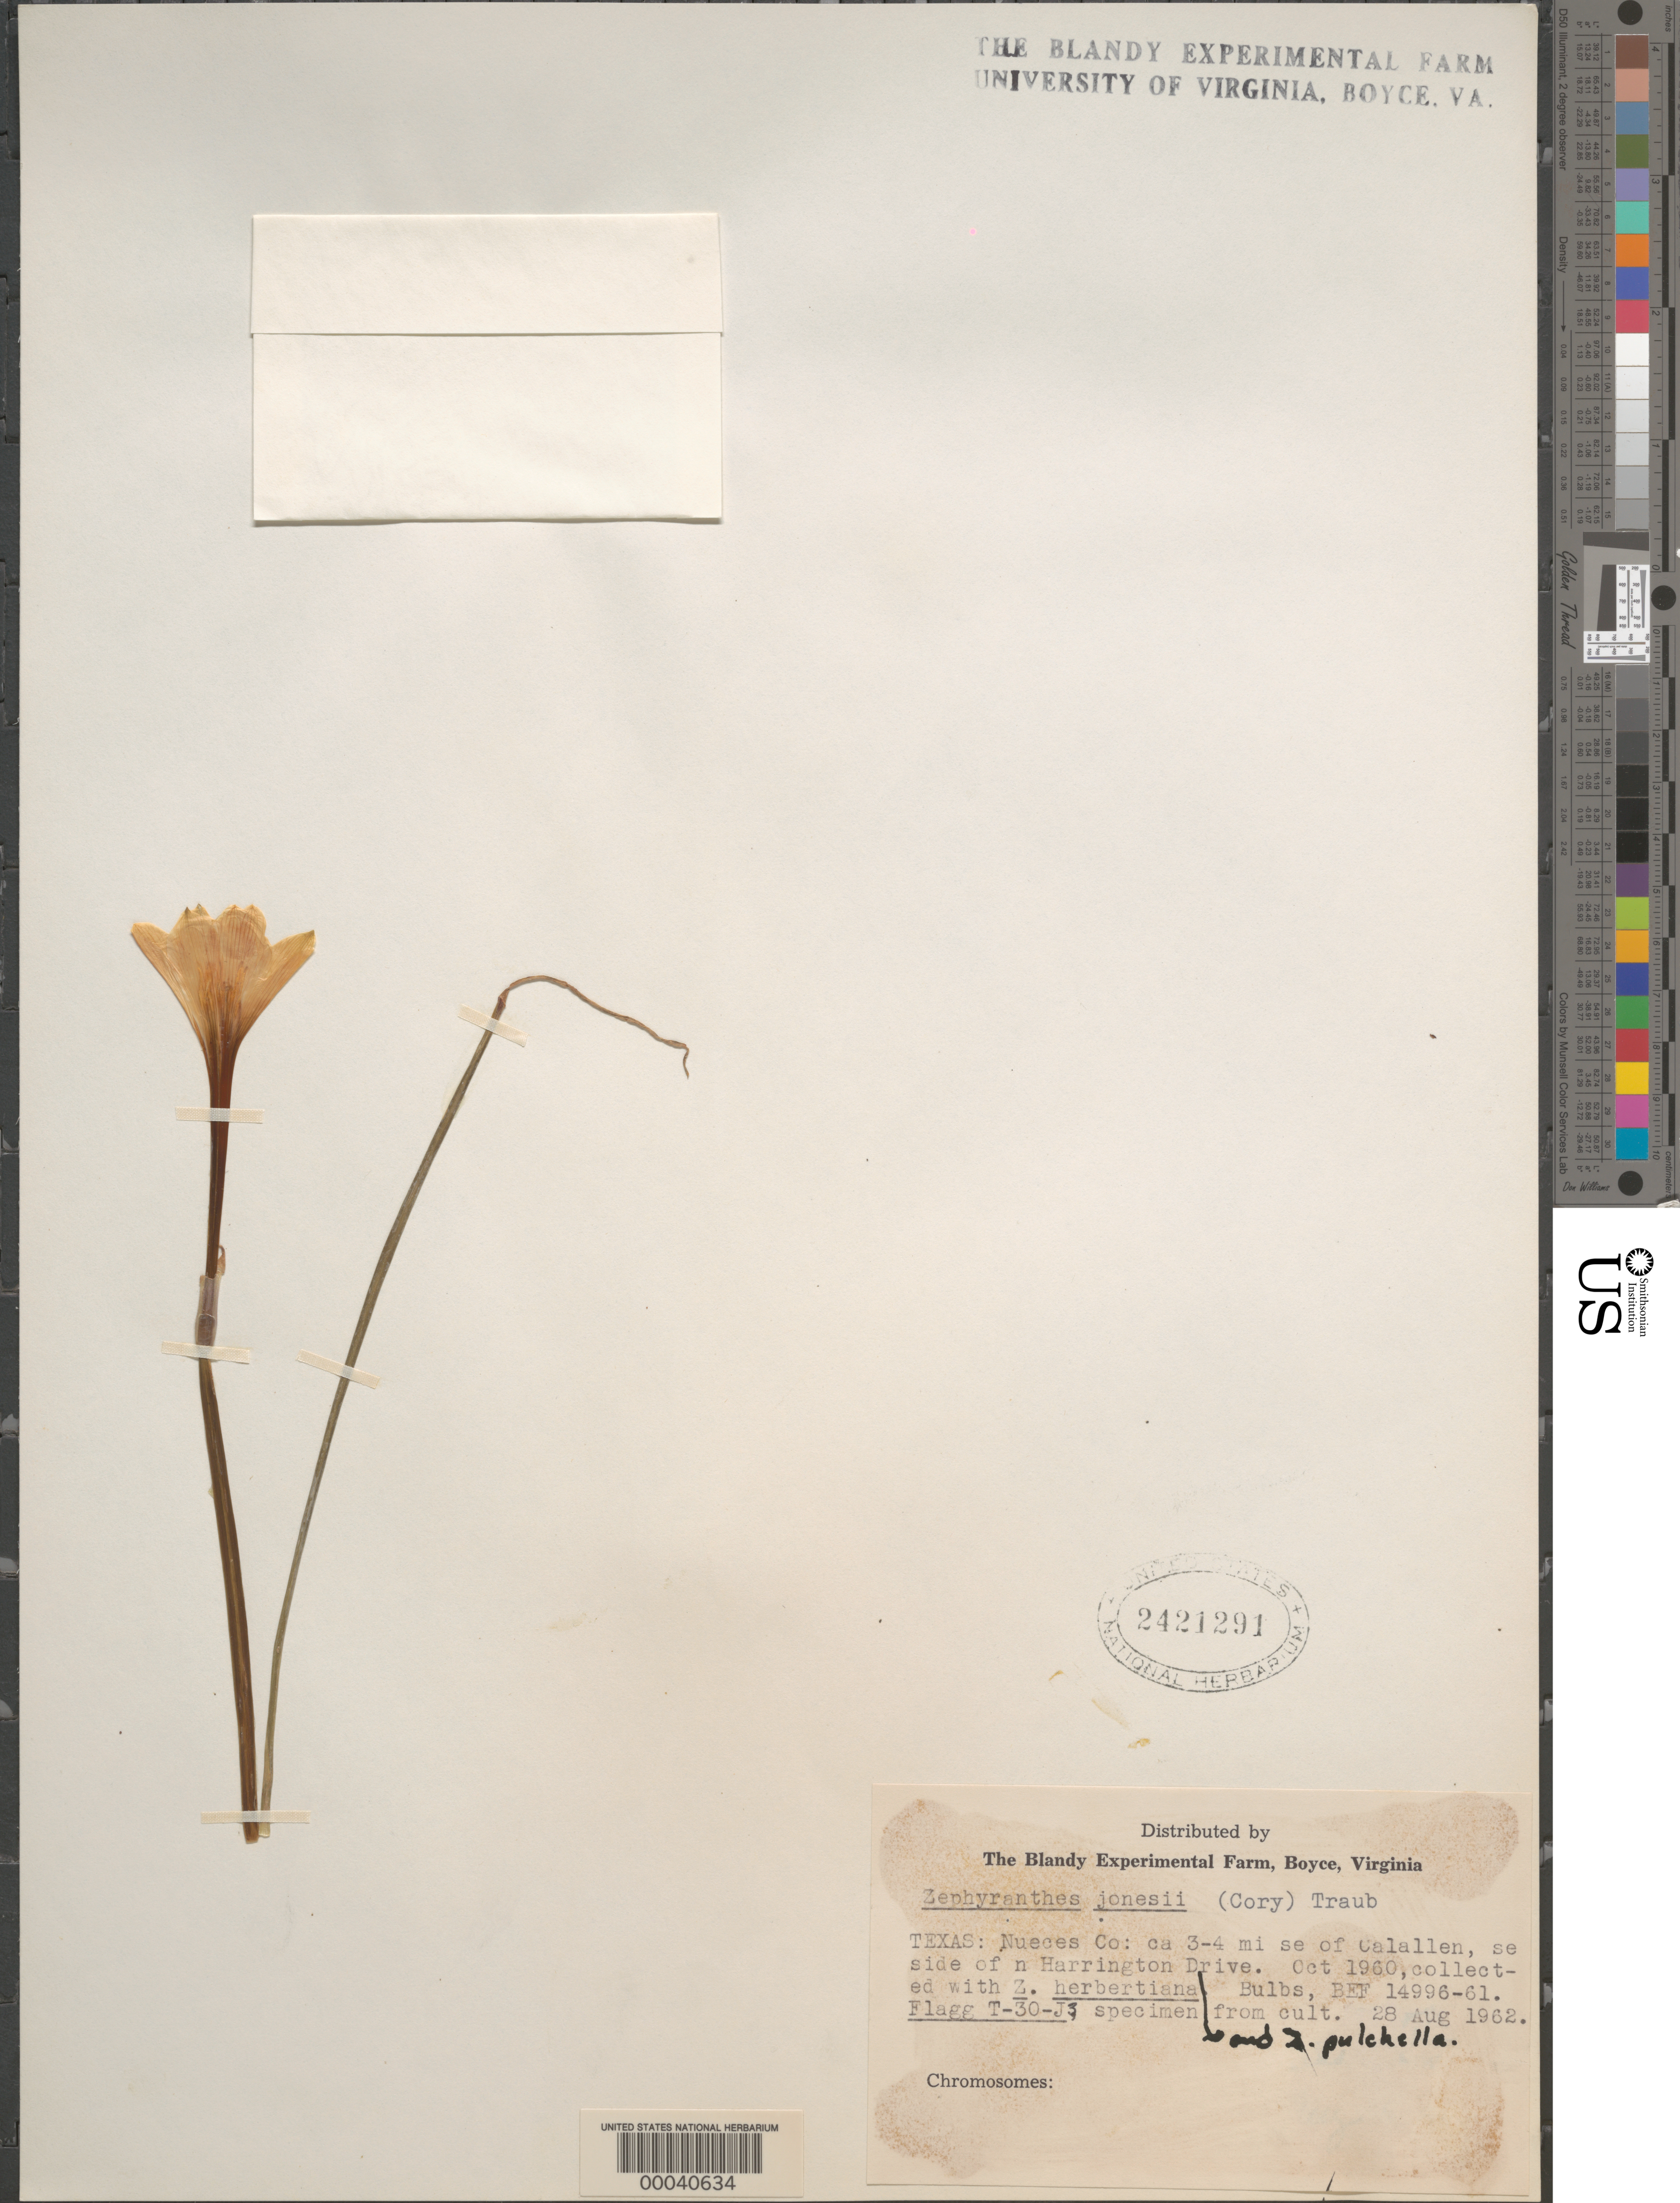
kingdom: Plantae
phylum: Tracheophyta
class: Liliopsida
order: Asparagales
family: Amaryllidaceae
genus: Zephyranthes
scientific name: Zephyranthes jonesii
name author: (Cory) Traub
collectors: R. O. Flagg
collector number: T-30-j3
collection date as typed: Oct 1960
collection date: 1960-10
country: United States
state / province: Texas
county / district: Nueces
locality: Sw side of n harrington drive, ca 3-4 mi. se of calallen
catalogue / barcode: US 2421291